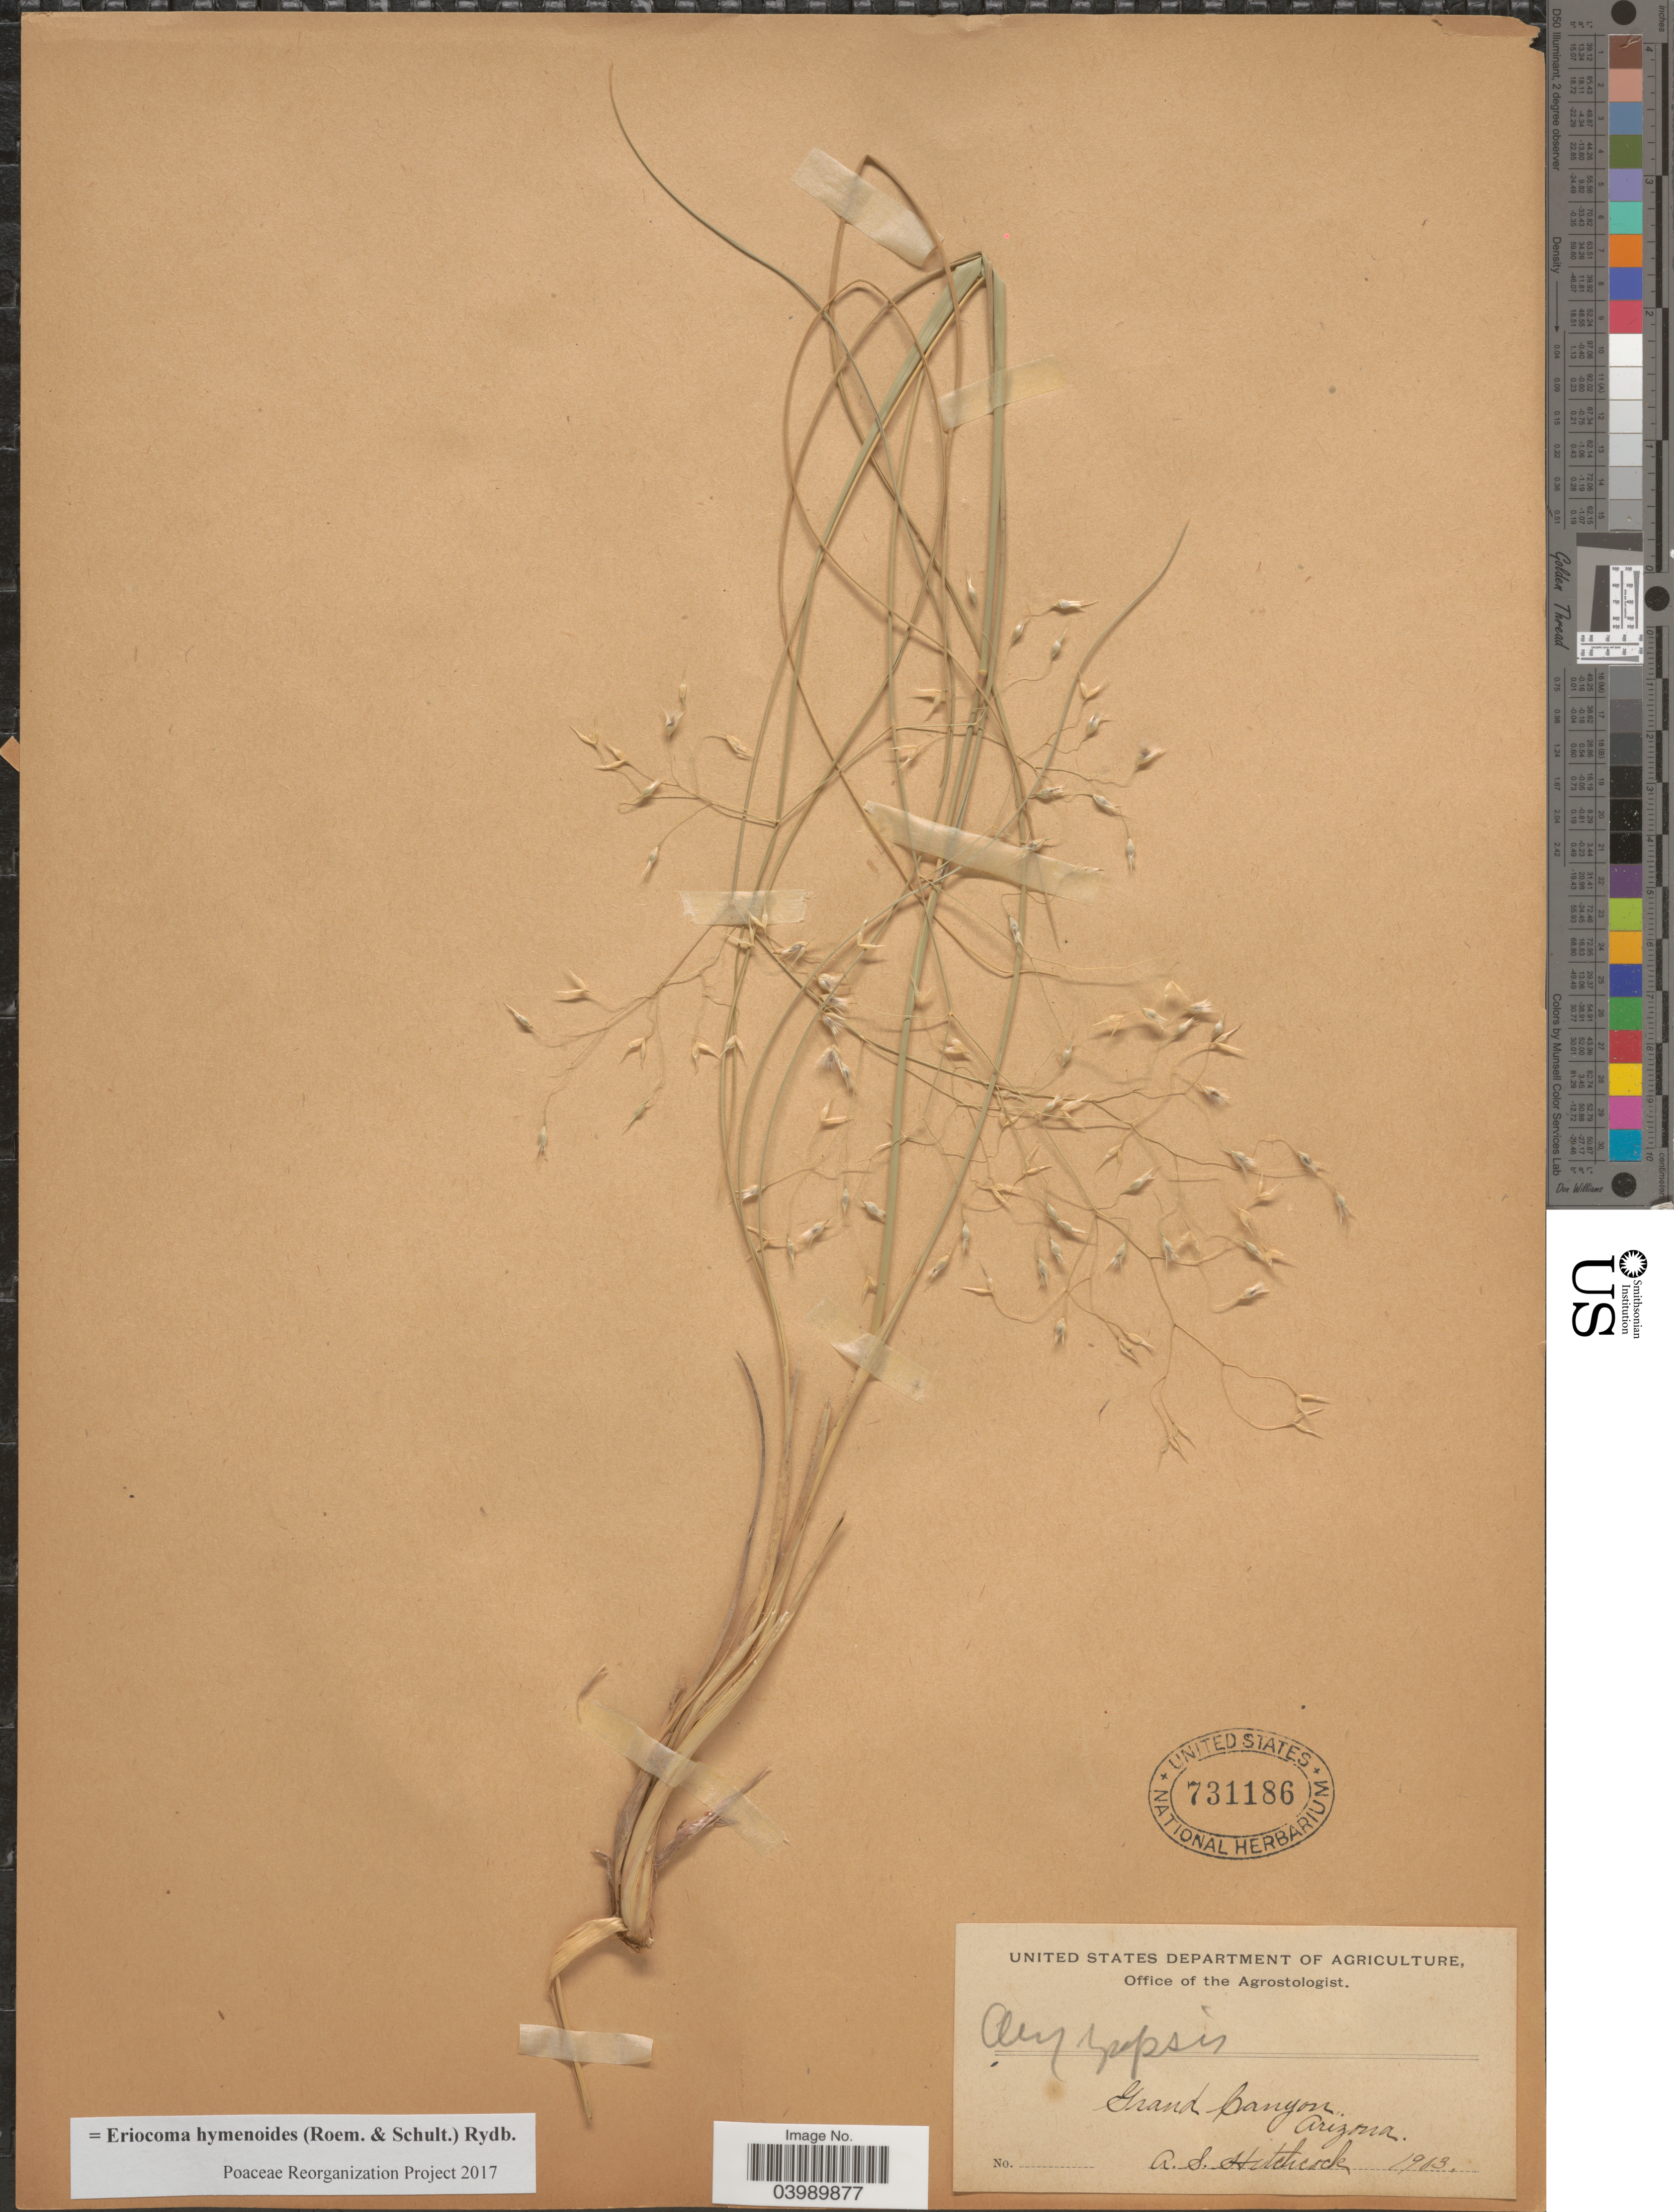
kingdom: Plantae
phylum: Tracheophyta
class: Liliopsida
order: Poales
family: Poaceae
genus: Eriocoma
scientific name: Eriocoma hymenoides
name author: (Roem. & Schult.) Rydb.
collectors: A. S. Hitchcock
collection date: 1903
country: United States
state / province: Arizona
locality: Grand Canyon.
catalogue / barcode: US 731186